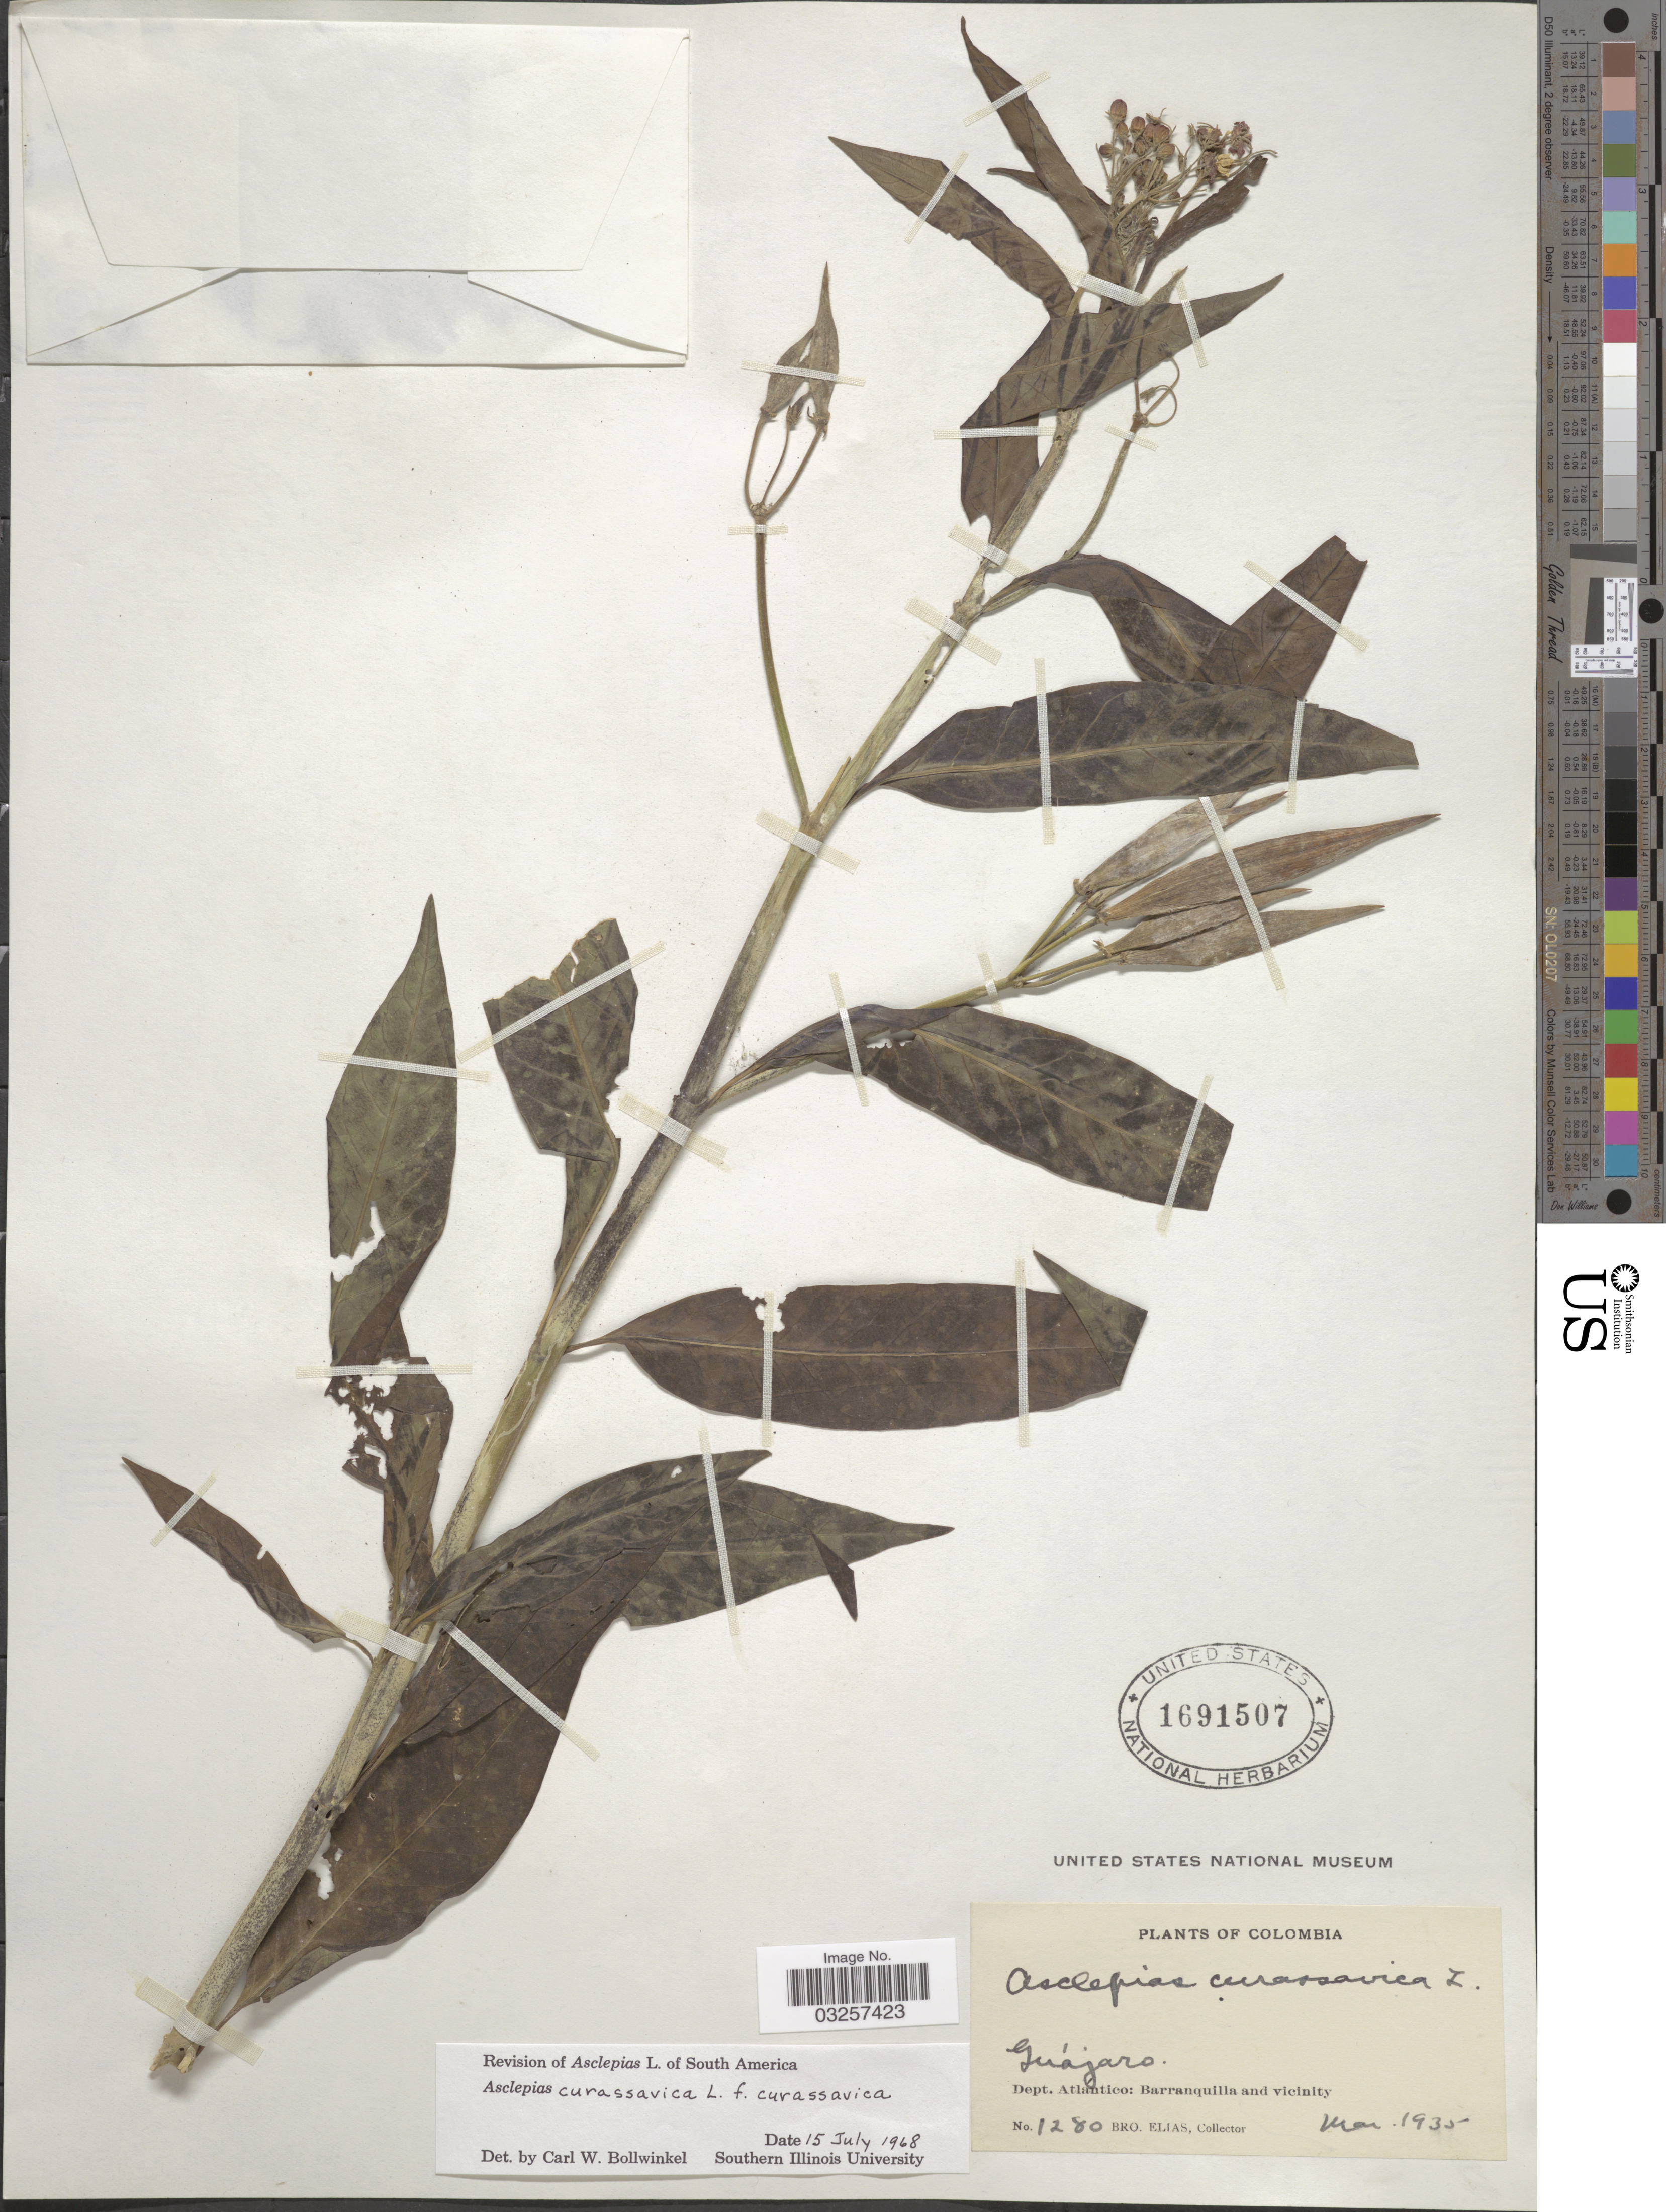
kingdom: Plantae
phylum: Tracheophyta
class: Magnoliopsida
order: Gentianales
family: Apocynaceae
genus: Asclepias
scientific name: Asclepias curassavica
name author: L.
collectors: Bro. Elias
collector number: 1280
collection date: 1935-03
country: Colombia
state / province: Atlántico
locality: Guájaro. Dept. Atlantico: Barranquilla and vicinity.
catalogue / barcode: US 1691507